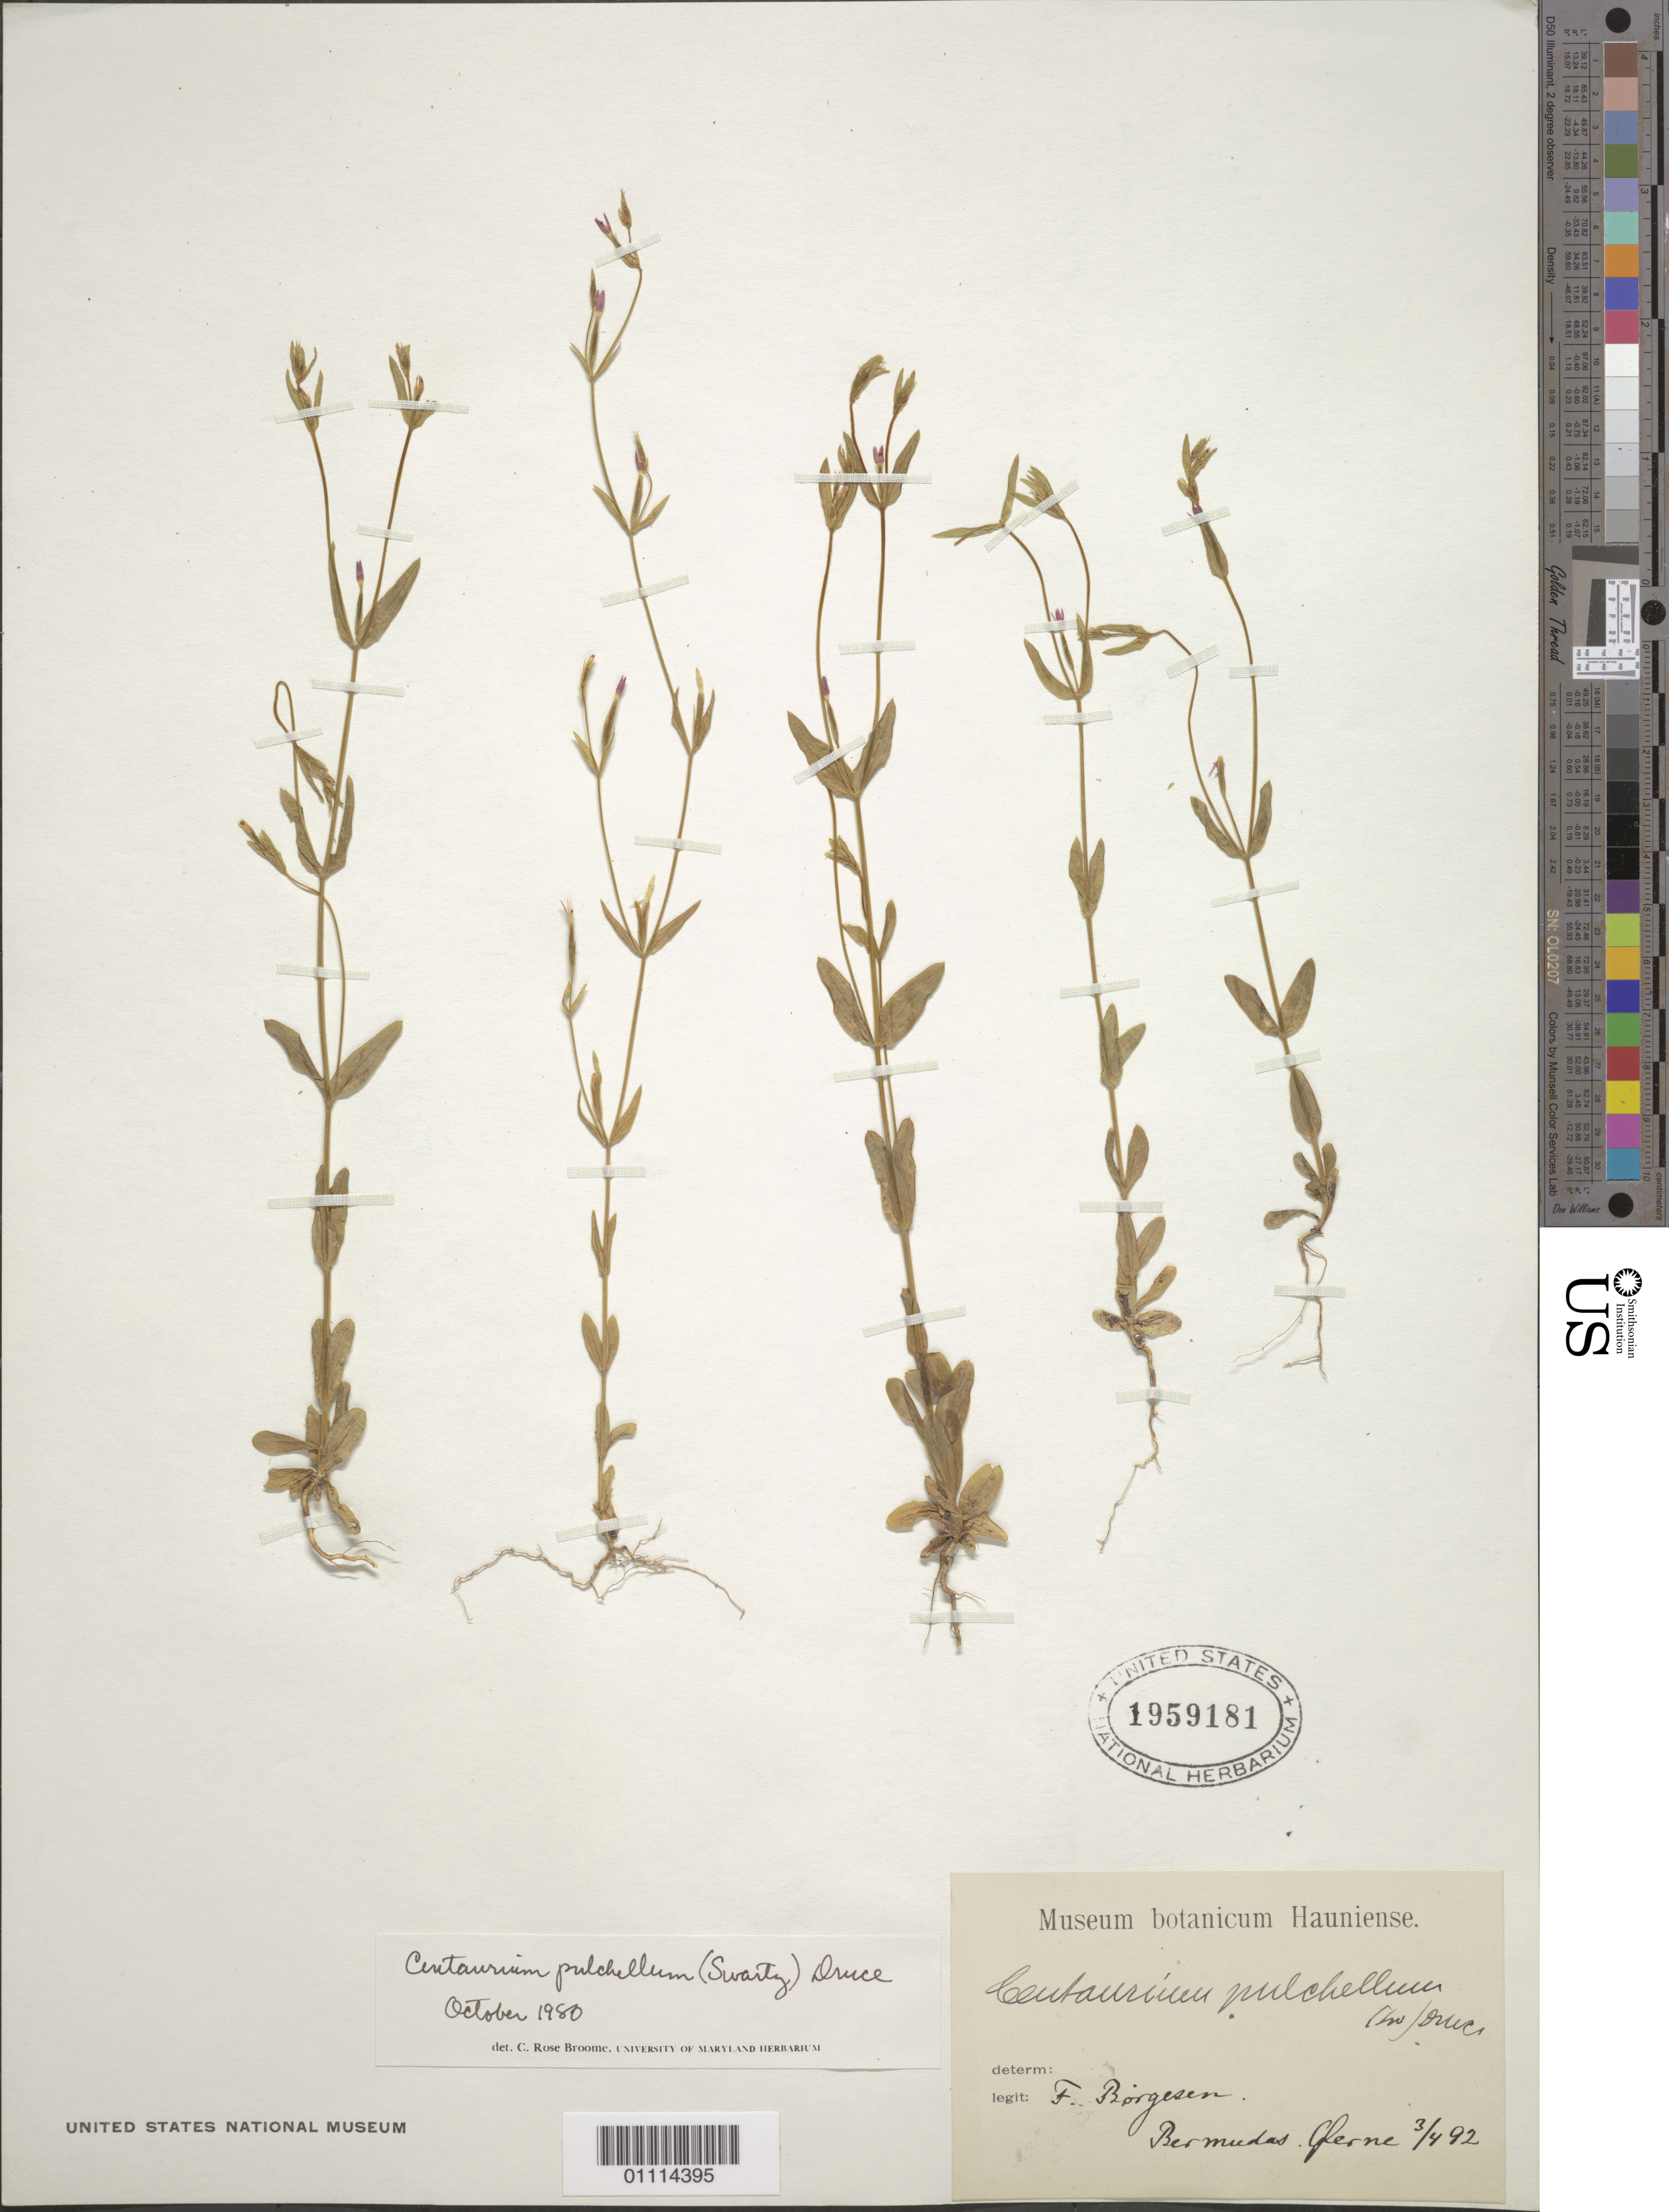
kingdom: Plantae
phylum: Tracheophyta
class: Magnoliopsida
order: Gentianales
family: Gentianaceae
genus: Centaurium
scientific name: Centaurium pulchellum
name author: (Sw.) Druce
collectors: F. C. Børgesen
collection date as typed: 03 Apr 1892 or 04 Mar 1892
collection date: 1892-03-04 or 1892-04-03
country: Bermuda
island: Bermuda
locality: Bermudas. Perne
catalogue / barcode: US 1959181